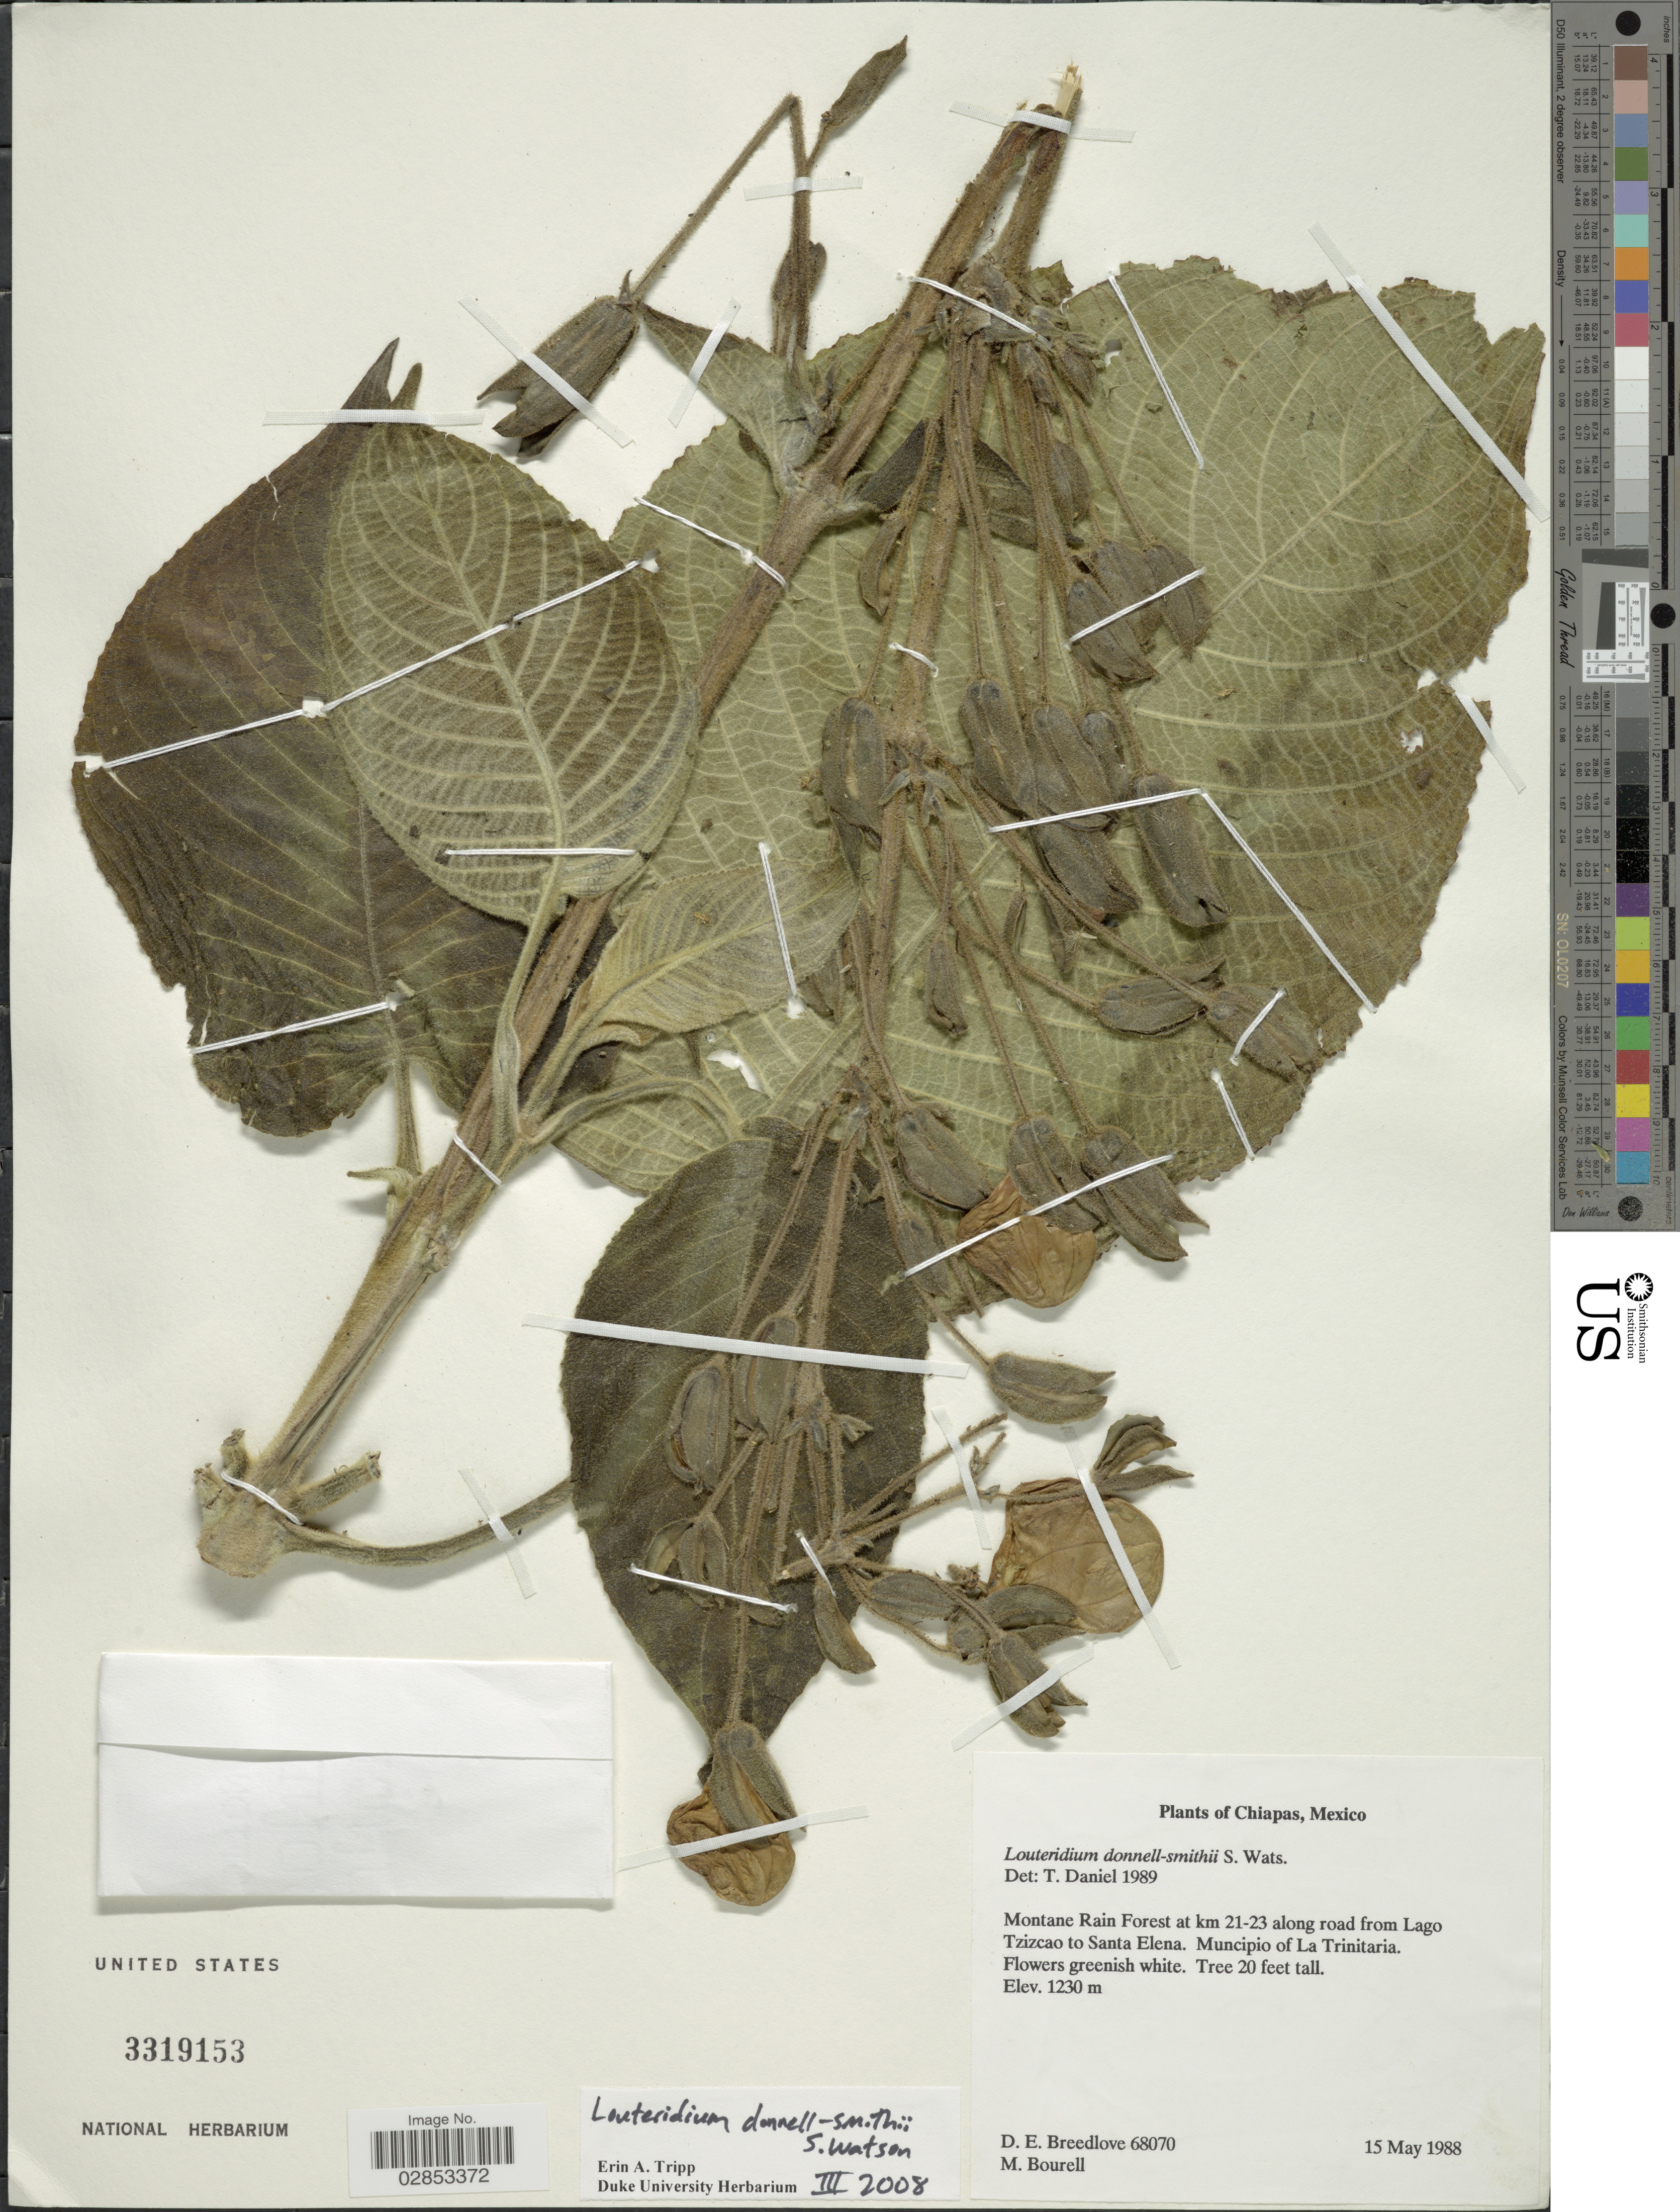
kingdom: Plantae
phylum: Tracheophyta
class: Magnoliopsida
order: Lamiales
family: Acanthaceae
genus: Louteridium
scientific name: Louteridium donnell-smithii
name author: S. Watson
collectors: D. E. Breedlove & M. Bourell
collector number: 68070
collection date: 1988-05-15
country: Mexico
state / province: Chiapas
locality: Montane Rain Forest at km 21-23 along road from Lago Tzizcao to Santa Elena. Municipio of La Trinitaria.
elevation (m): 1230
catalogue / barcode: US 3319153